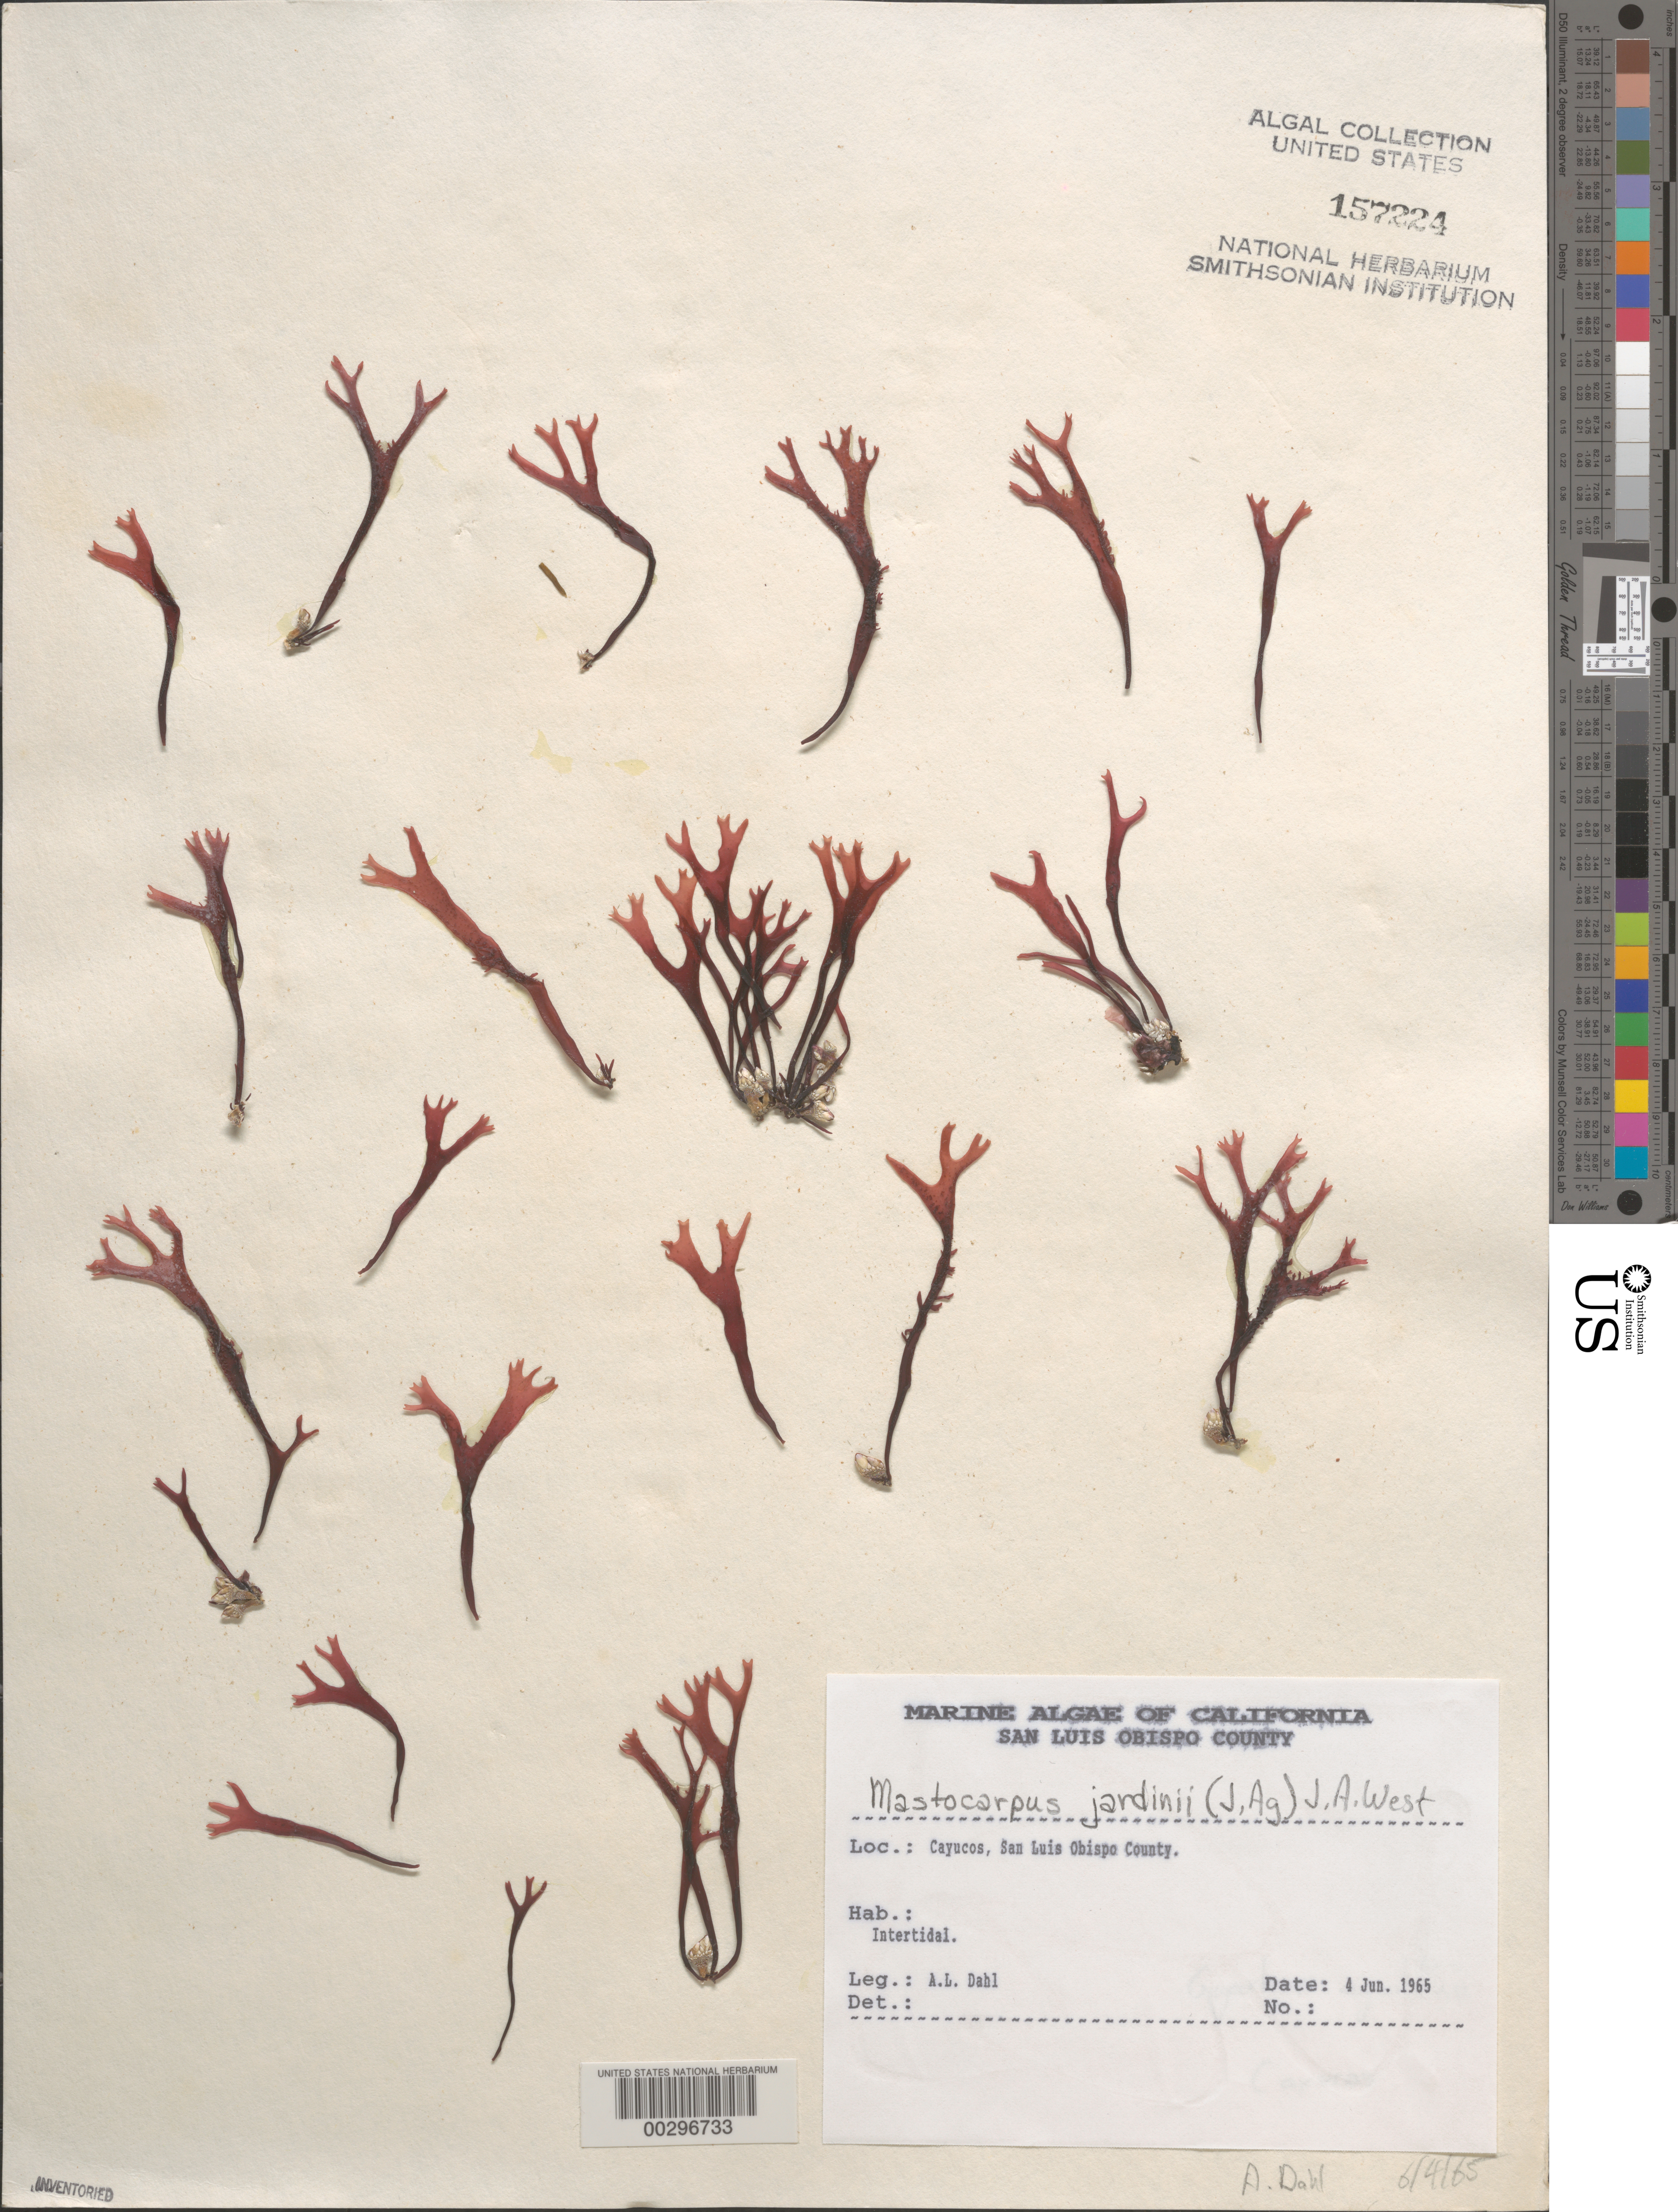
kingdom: Plantae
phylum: Rhodophyta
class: Florideophyceae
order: Gigartinales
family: Phyllophoraceae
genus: Mastocarpus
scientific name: Mastocarpus jardinii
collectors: A. Dahl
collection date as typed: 04 Jun 1965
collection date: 1965-06-04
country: United States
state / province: California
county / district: San Luis Obispo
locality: Cayucos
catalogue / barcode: US 157224